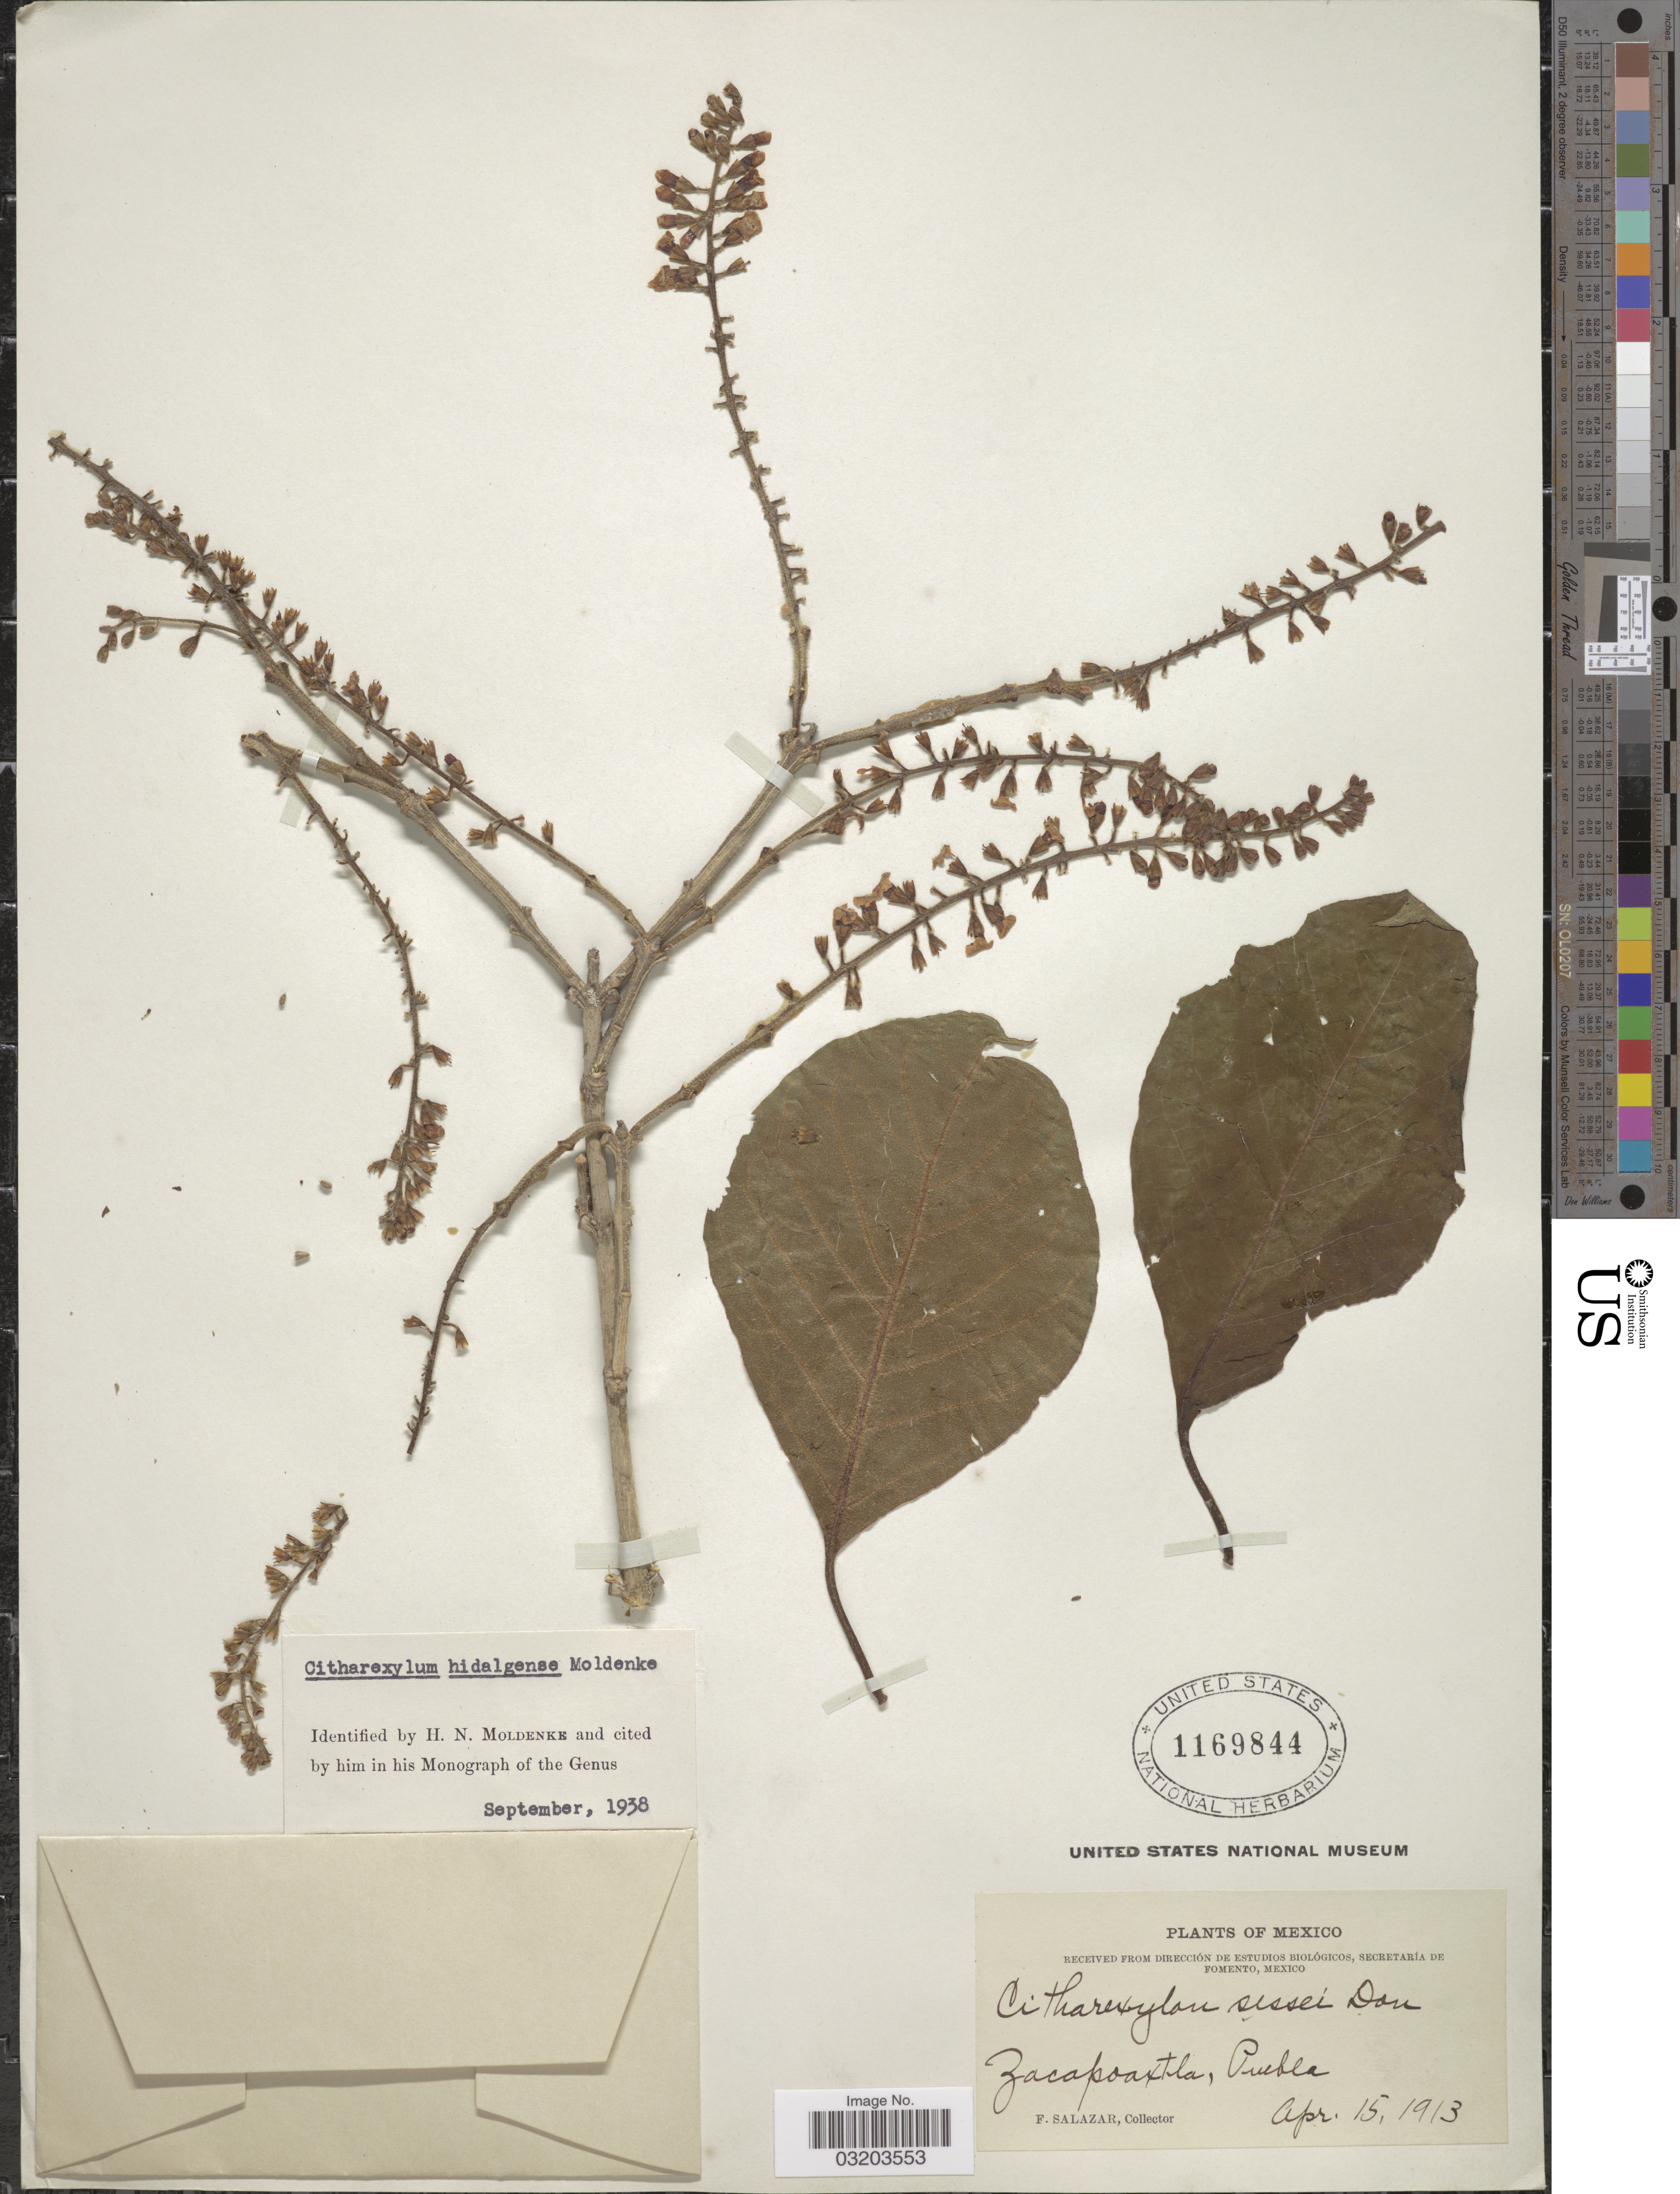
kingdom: Plantae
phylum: Tracheophyta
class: Magnoliopsida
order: Lamiales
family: Verbenaceae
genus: Citharexylum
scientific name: Citharexylum hidalgense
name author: Moldenke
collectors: F. Salazar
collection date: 1913-04-15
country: Mexico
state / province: Puebla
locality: Zacapoaxtla.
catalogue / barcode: US 1169844